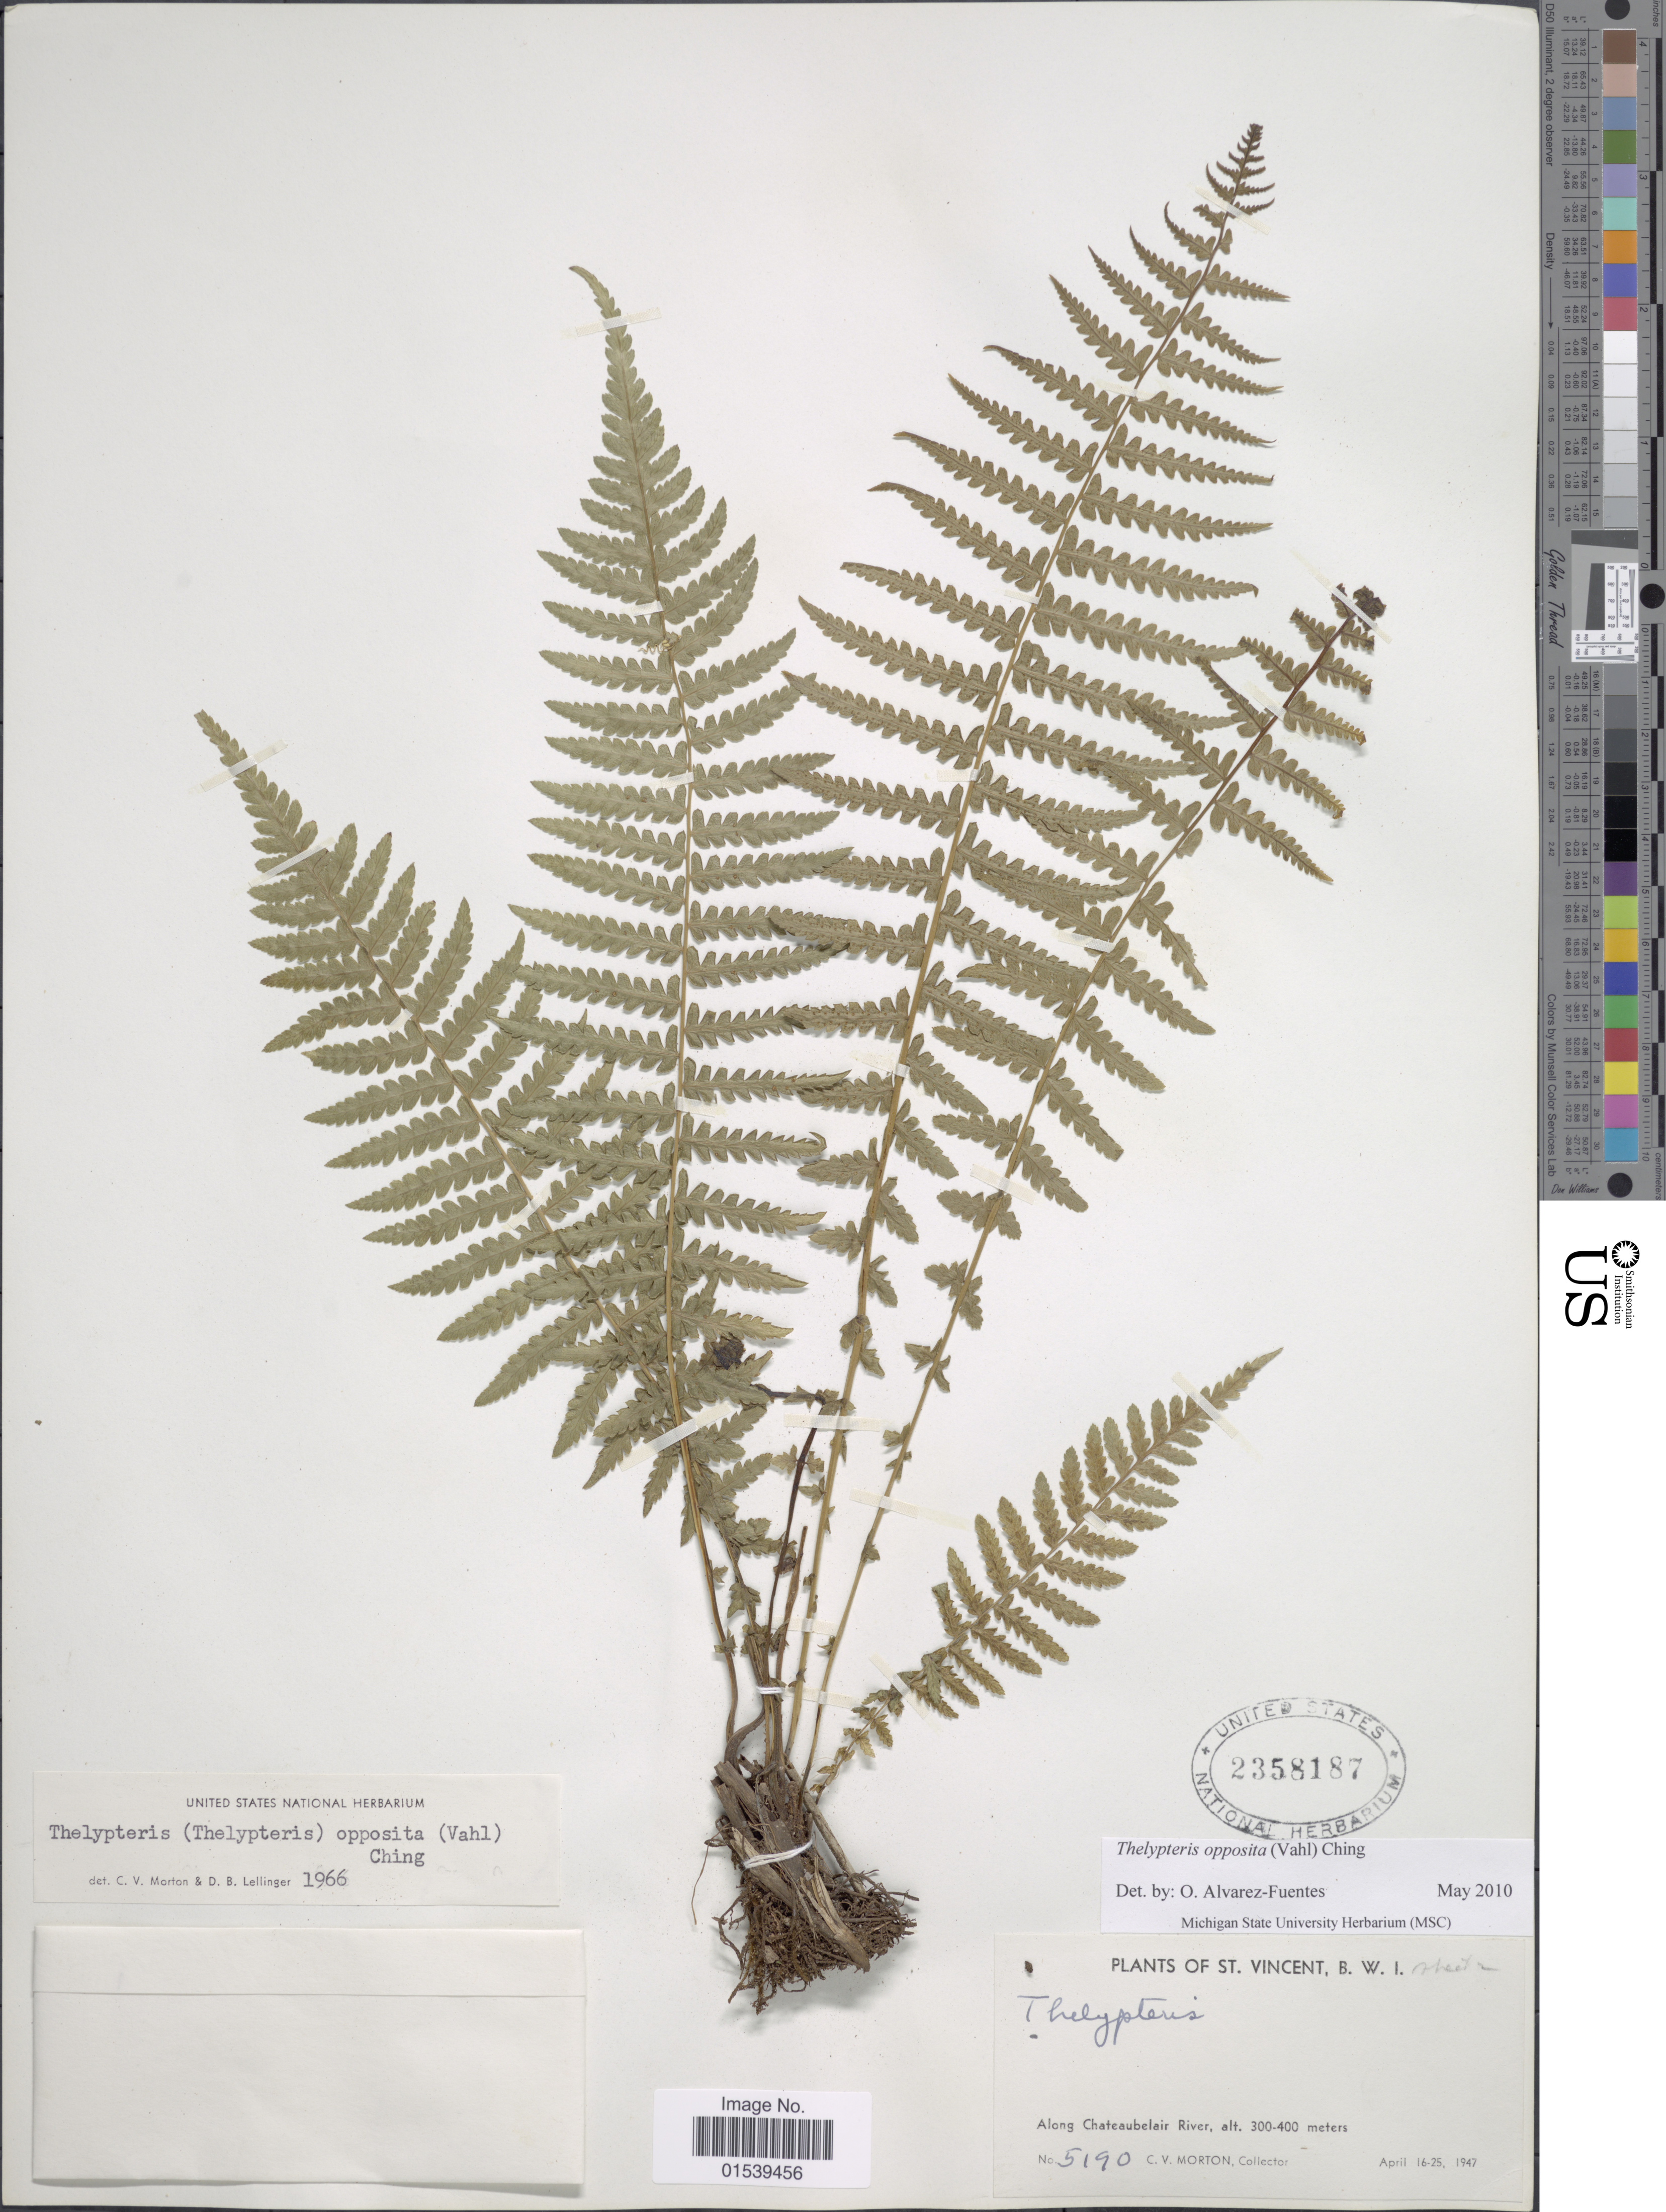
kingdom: Plantae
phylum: Tracheophyta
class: Polypodiopsida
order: Polypodiales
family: Thelypteridaceae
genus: Amauropelta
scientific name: Amauropelta opposita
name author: (Vahl) Pic. Serm.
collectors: C. V. Morton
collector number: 5190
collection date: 1947-04-16/1947-04-25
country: St. Vincent - Grenadines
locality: St. Vincent, B.W.I., along Chateaubelair River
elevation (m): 300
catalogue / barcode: US 2358187